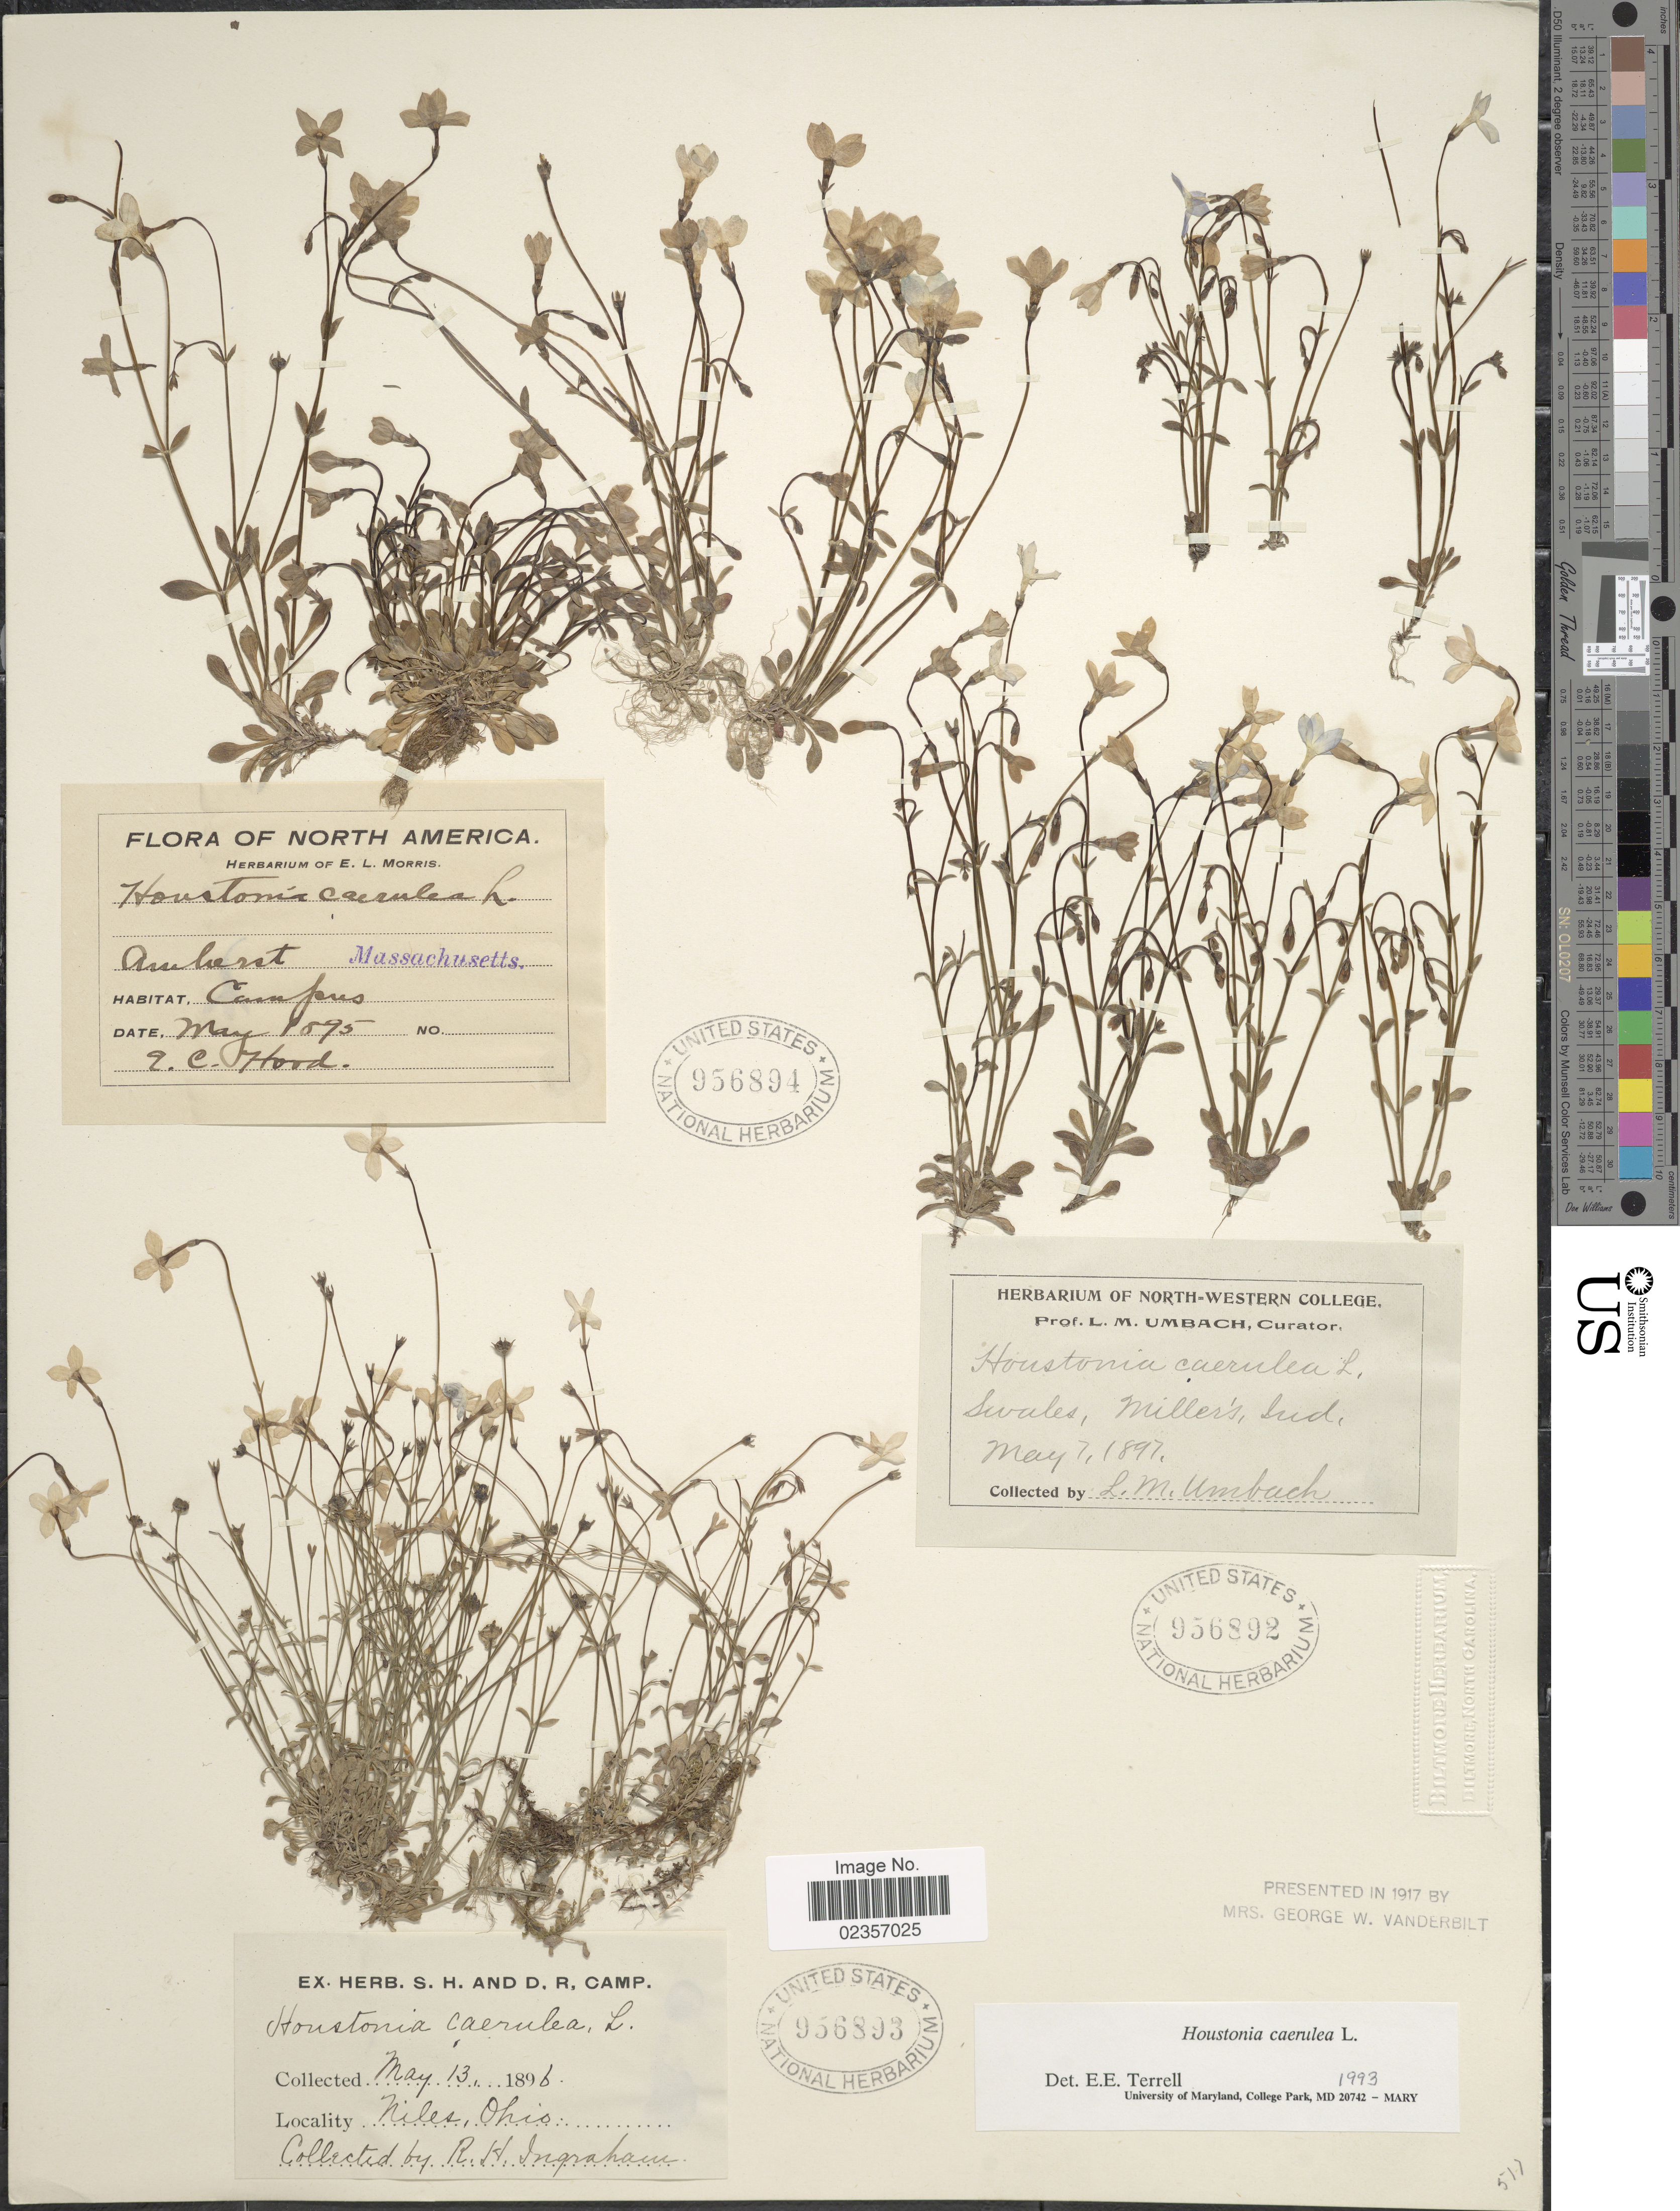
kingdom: Plantae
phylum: Tracheophyta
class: Magnoliopsida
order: Gentianales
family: Rubiaceae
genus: Houstonia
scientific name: Houstonia caerulea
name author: L.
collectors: R. Ingraham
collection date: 1896-05-13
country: United States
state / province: Ohio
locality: Niles.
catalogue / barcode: US 956893